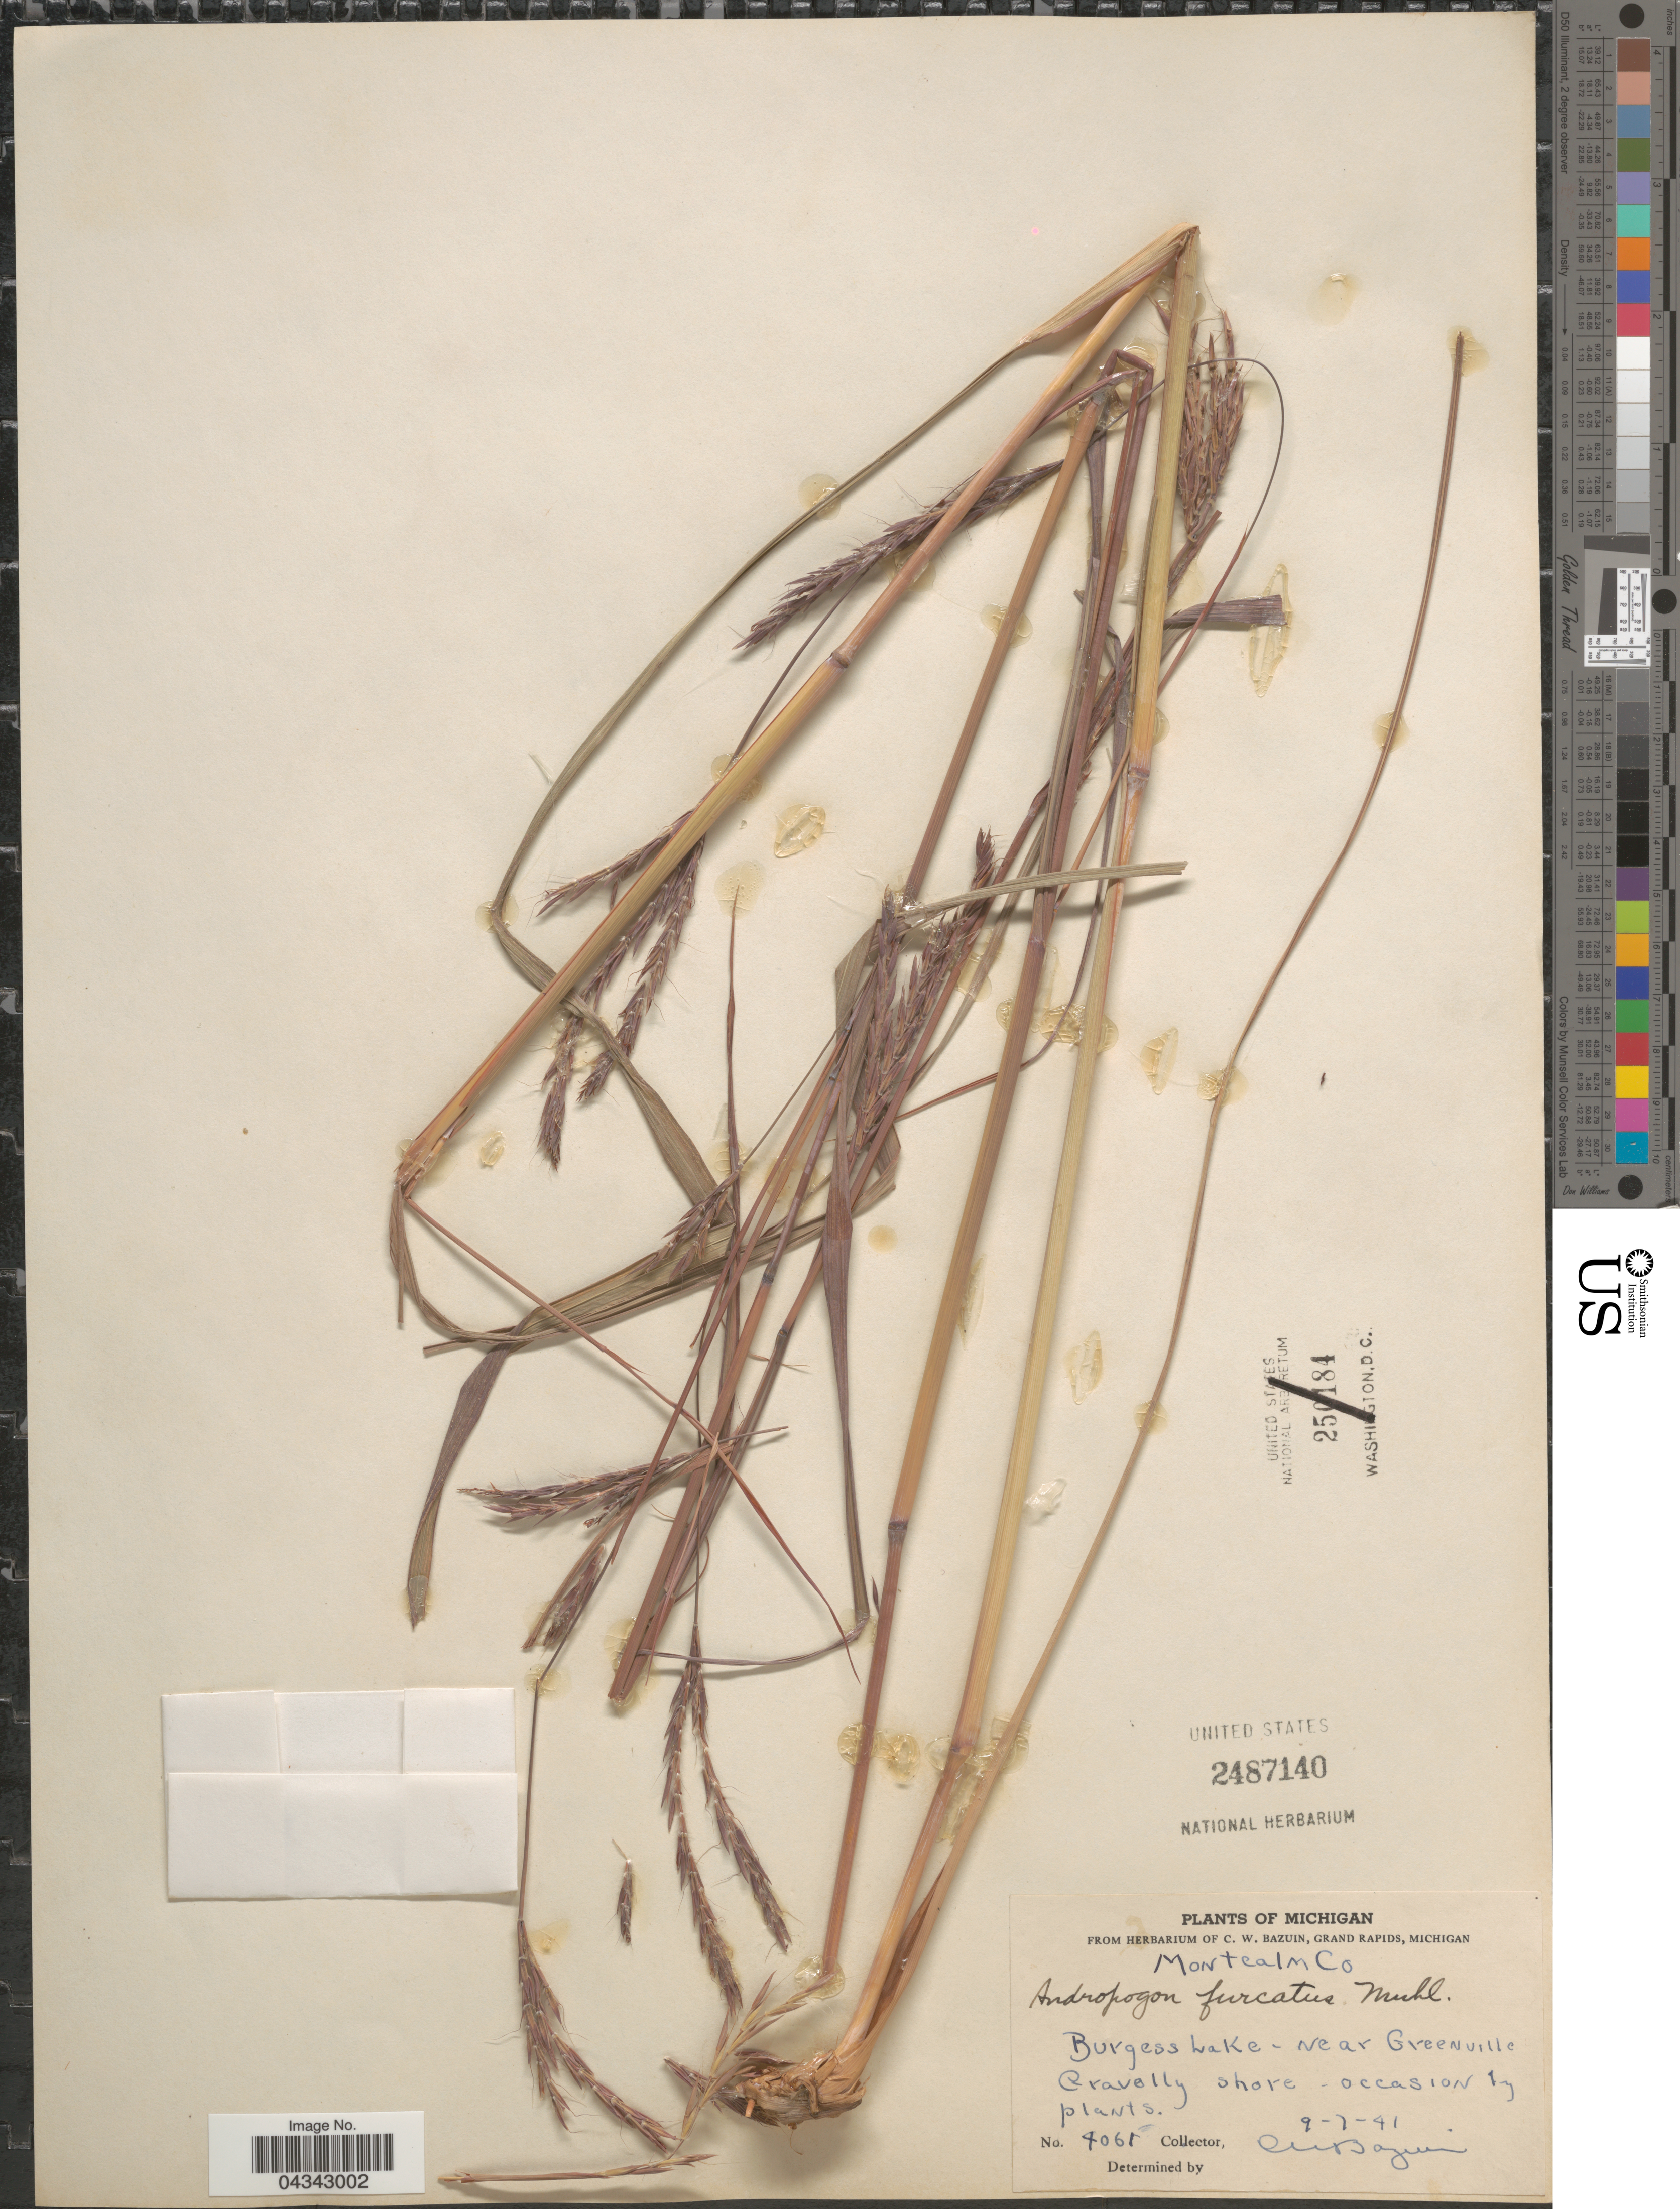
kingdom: Plantae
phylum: Tracheophyta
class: Liliopsida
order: Poales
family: Poaceae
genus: Andropogon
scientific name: Andropogon gerardii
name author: Vitman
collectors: C. Bazuin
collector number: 4061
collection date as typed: Transcribed d/m/y: 7/9/41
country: United States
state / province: Michigan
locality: Montealm Co. Burgess Lake - Near Greenville. Gravelly shore.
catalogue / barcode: US 2487140